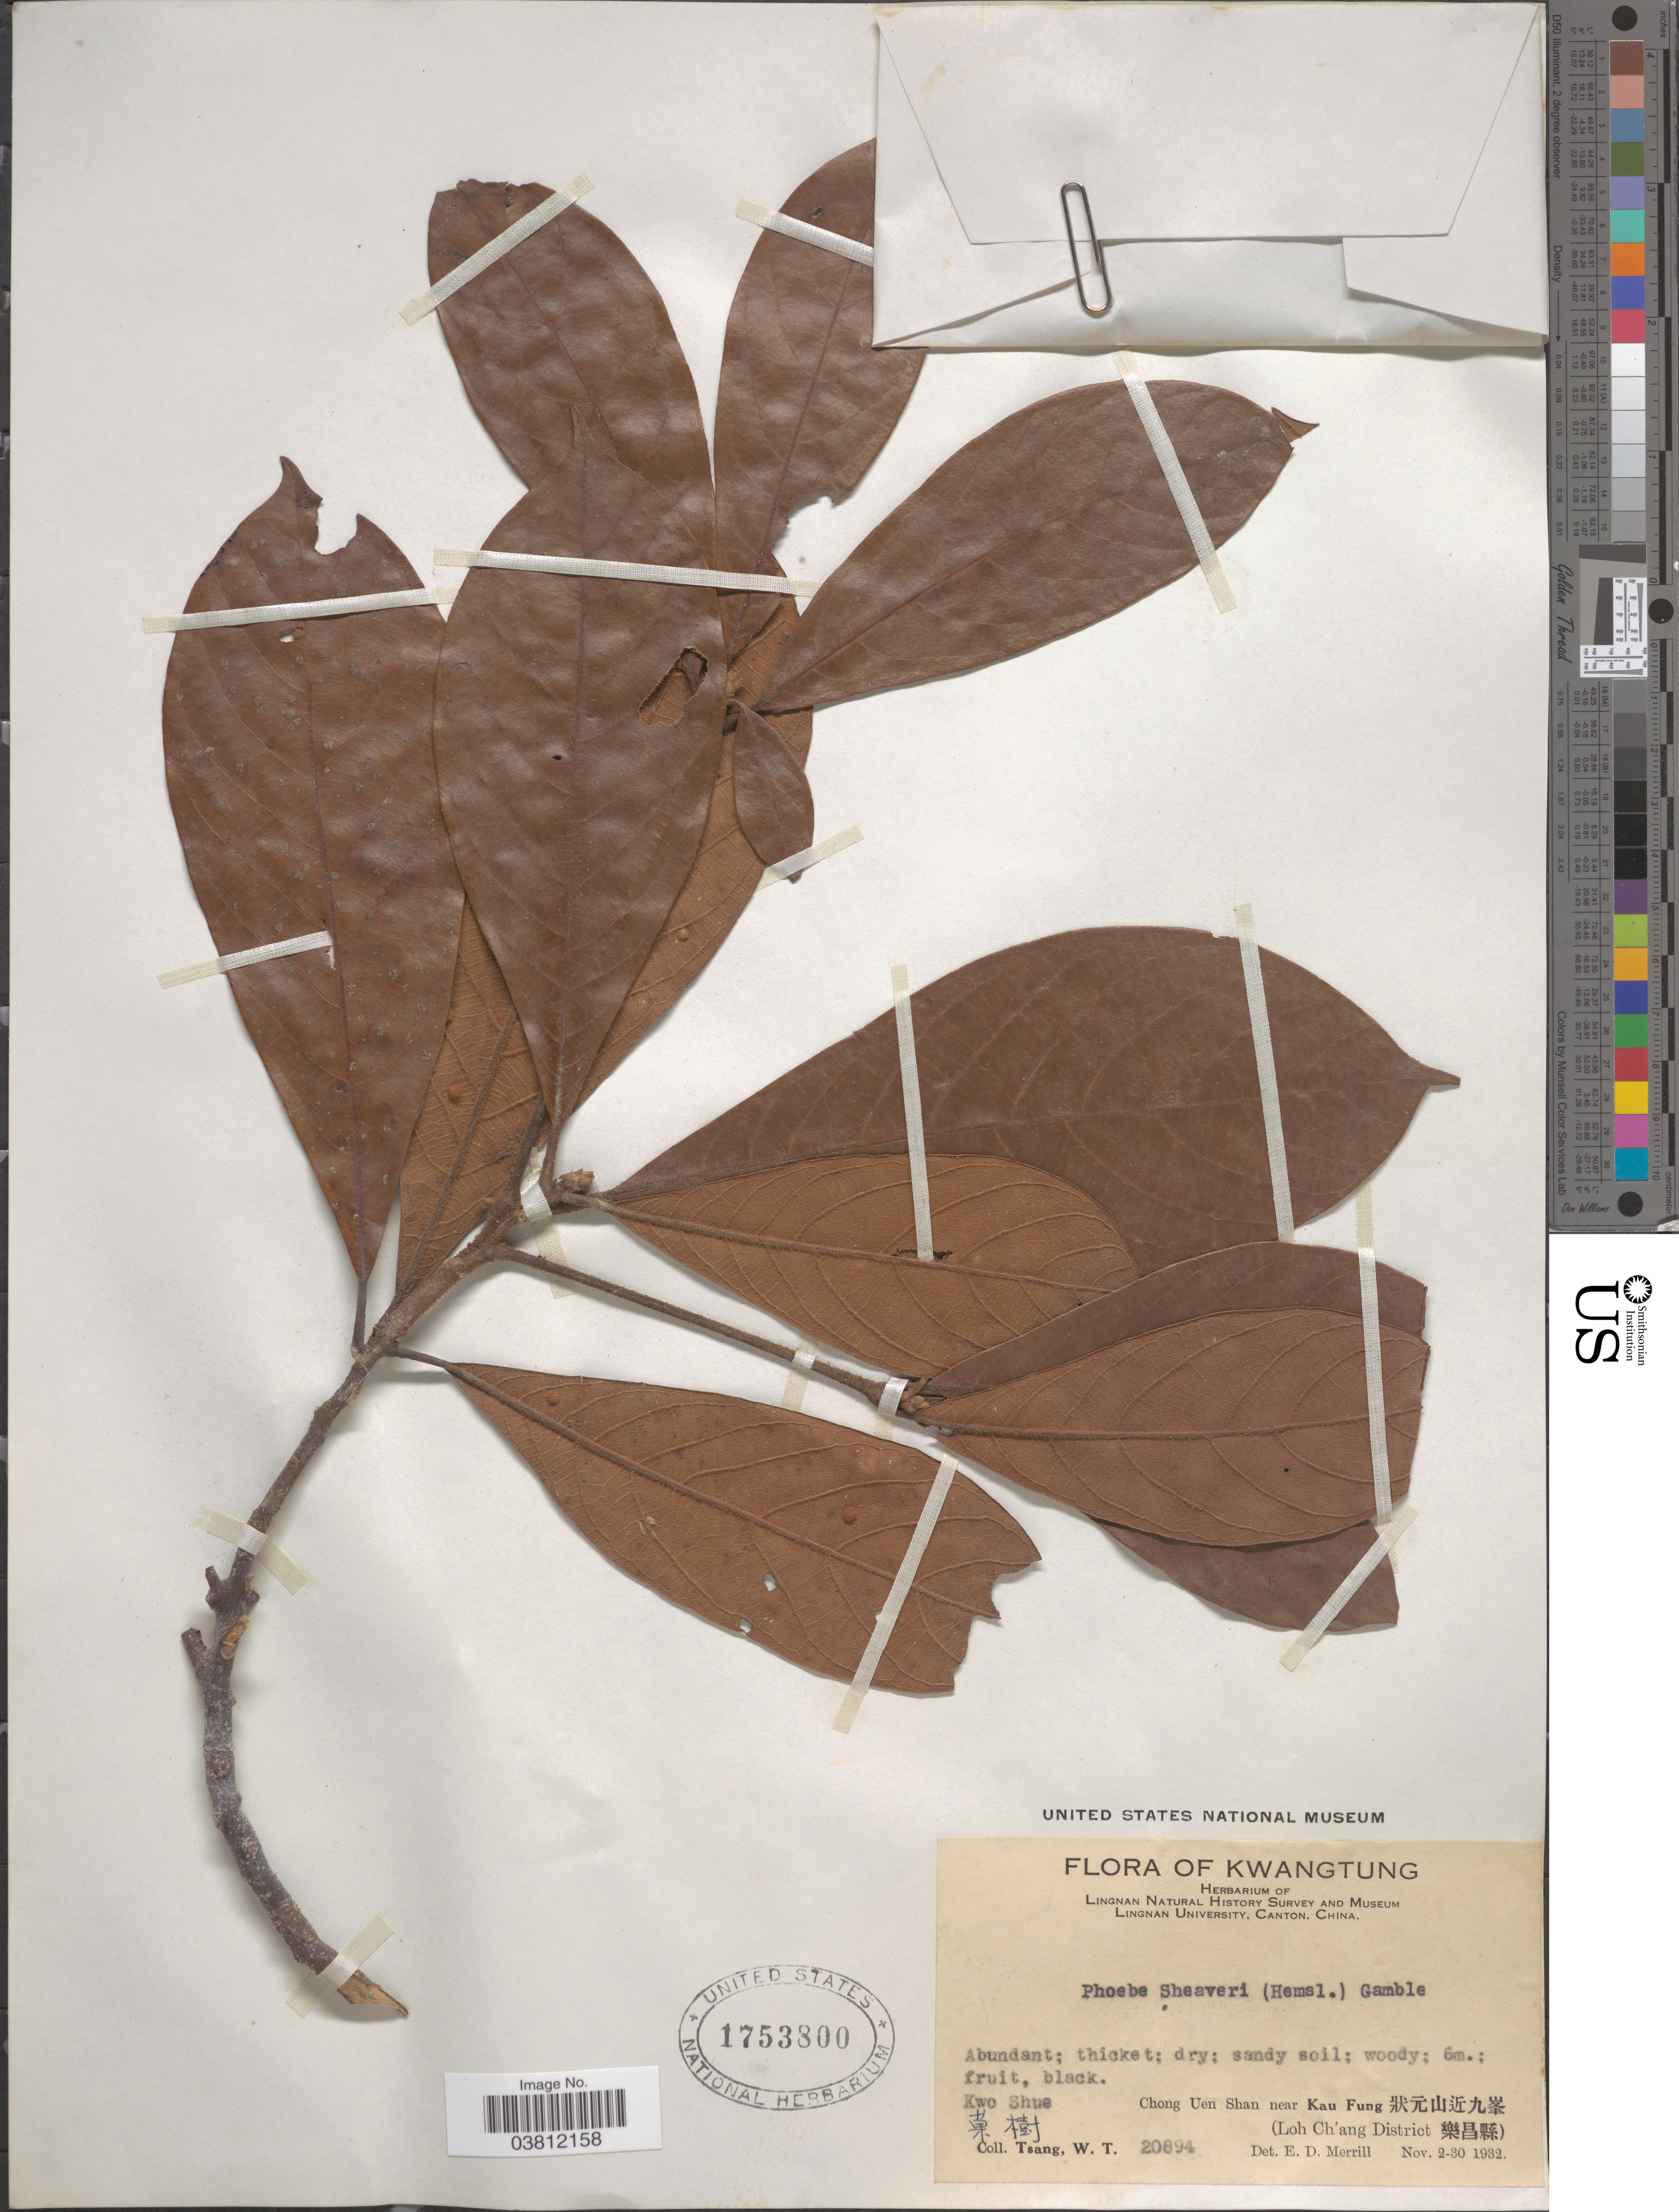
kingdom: Plantae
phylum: Tracheophyta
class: Magnoliopsida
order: Laurales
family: Lauraceae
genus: Phoebe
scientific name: Phoebe sheareri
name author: (Hemsl.) Gamble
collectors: W. T. Tsang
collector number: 20894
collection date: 1932-11-02/1932-11-30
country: China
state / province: Guangdong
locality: Kwangtung. Kwo Shue X, Chong Uen Shan near Kau Fung X. (Loh Ch'ang District X).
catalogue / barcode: US 1753800